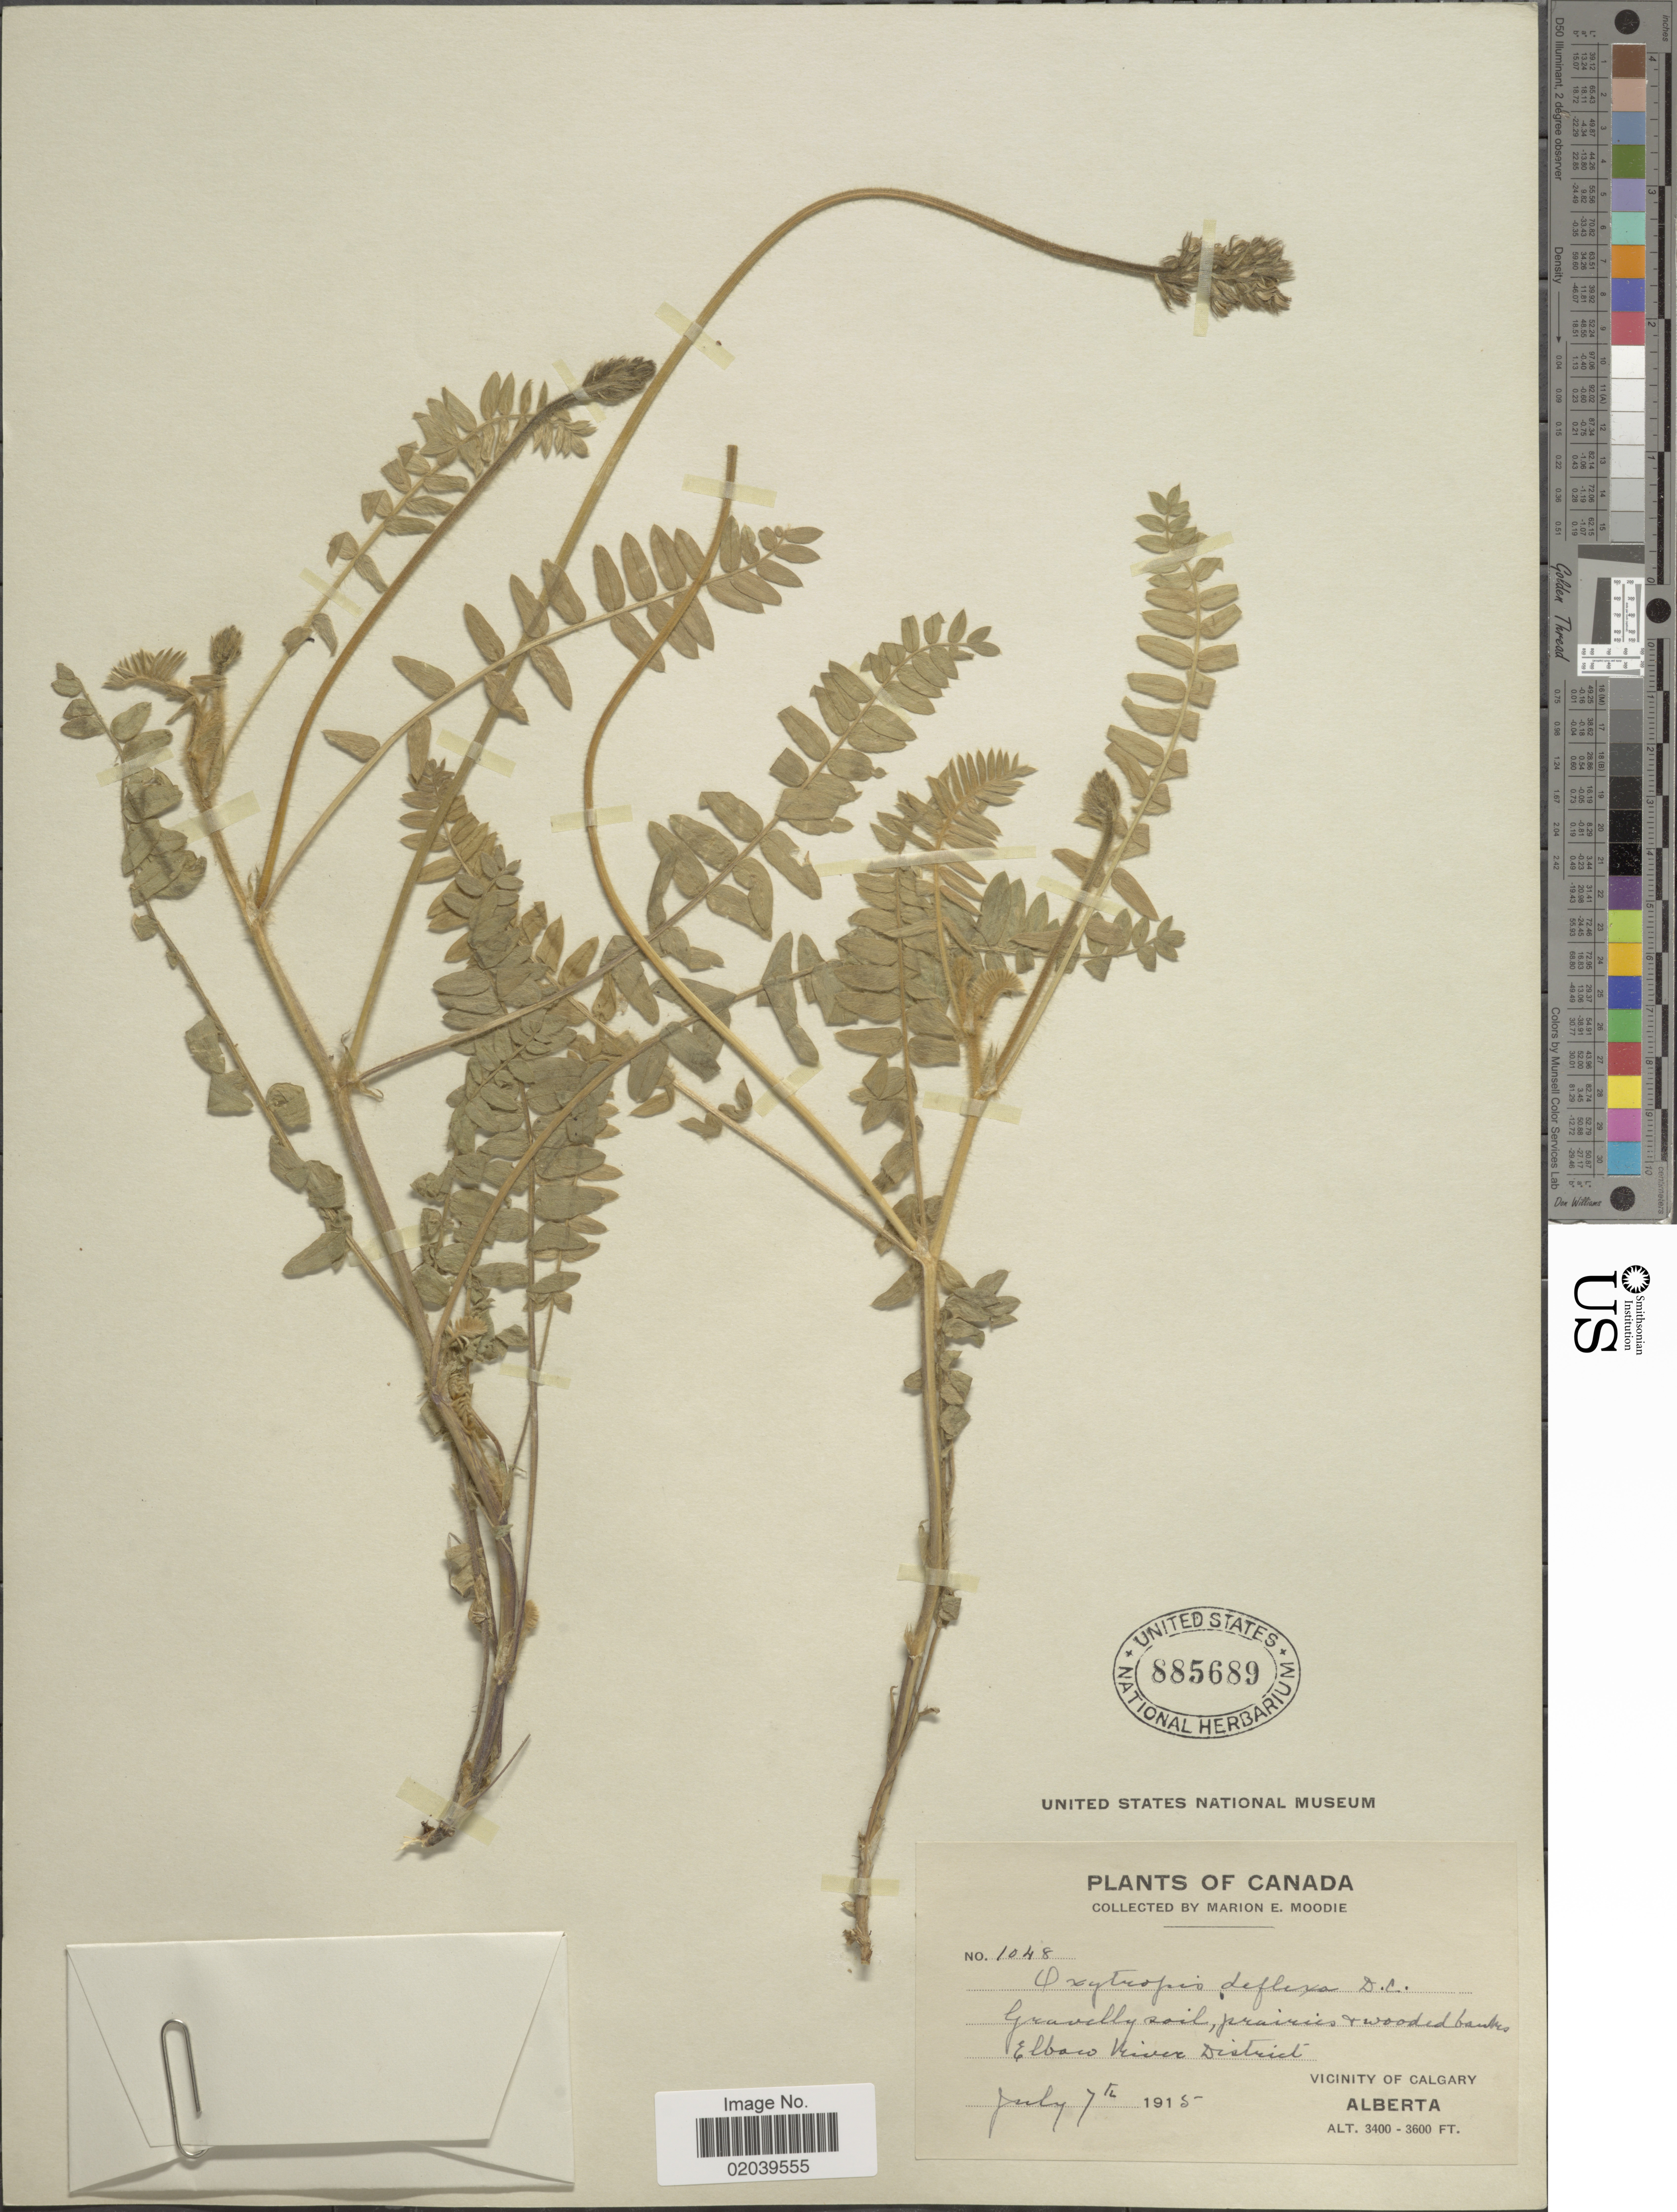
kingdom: Plantae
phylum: Tracheophyta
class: Magnoliopsida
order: Fabales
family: Fabaceae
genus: Oxytropis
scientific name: Oxytropis deflexa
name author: (Pall.) DC.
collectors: M. E. Moodie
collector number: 1048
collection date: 1915-07-07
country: Canada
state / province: Alberta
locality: Elbow River District, Vicinity of Calgary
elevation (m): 1036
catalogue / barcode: US 885689